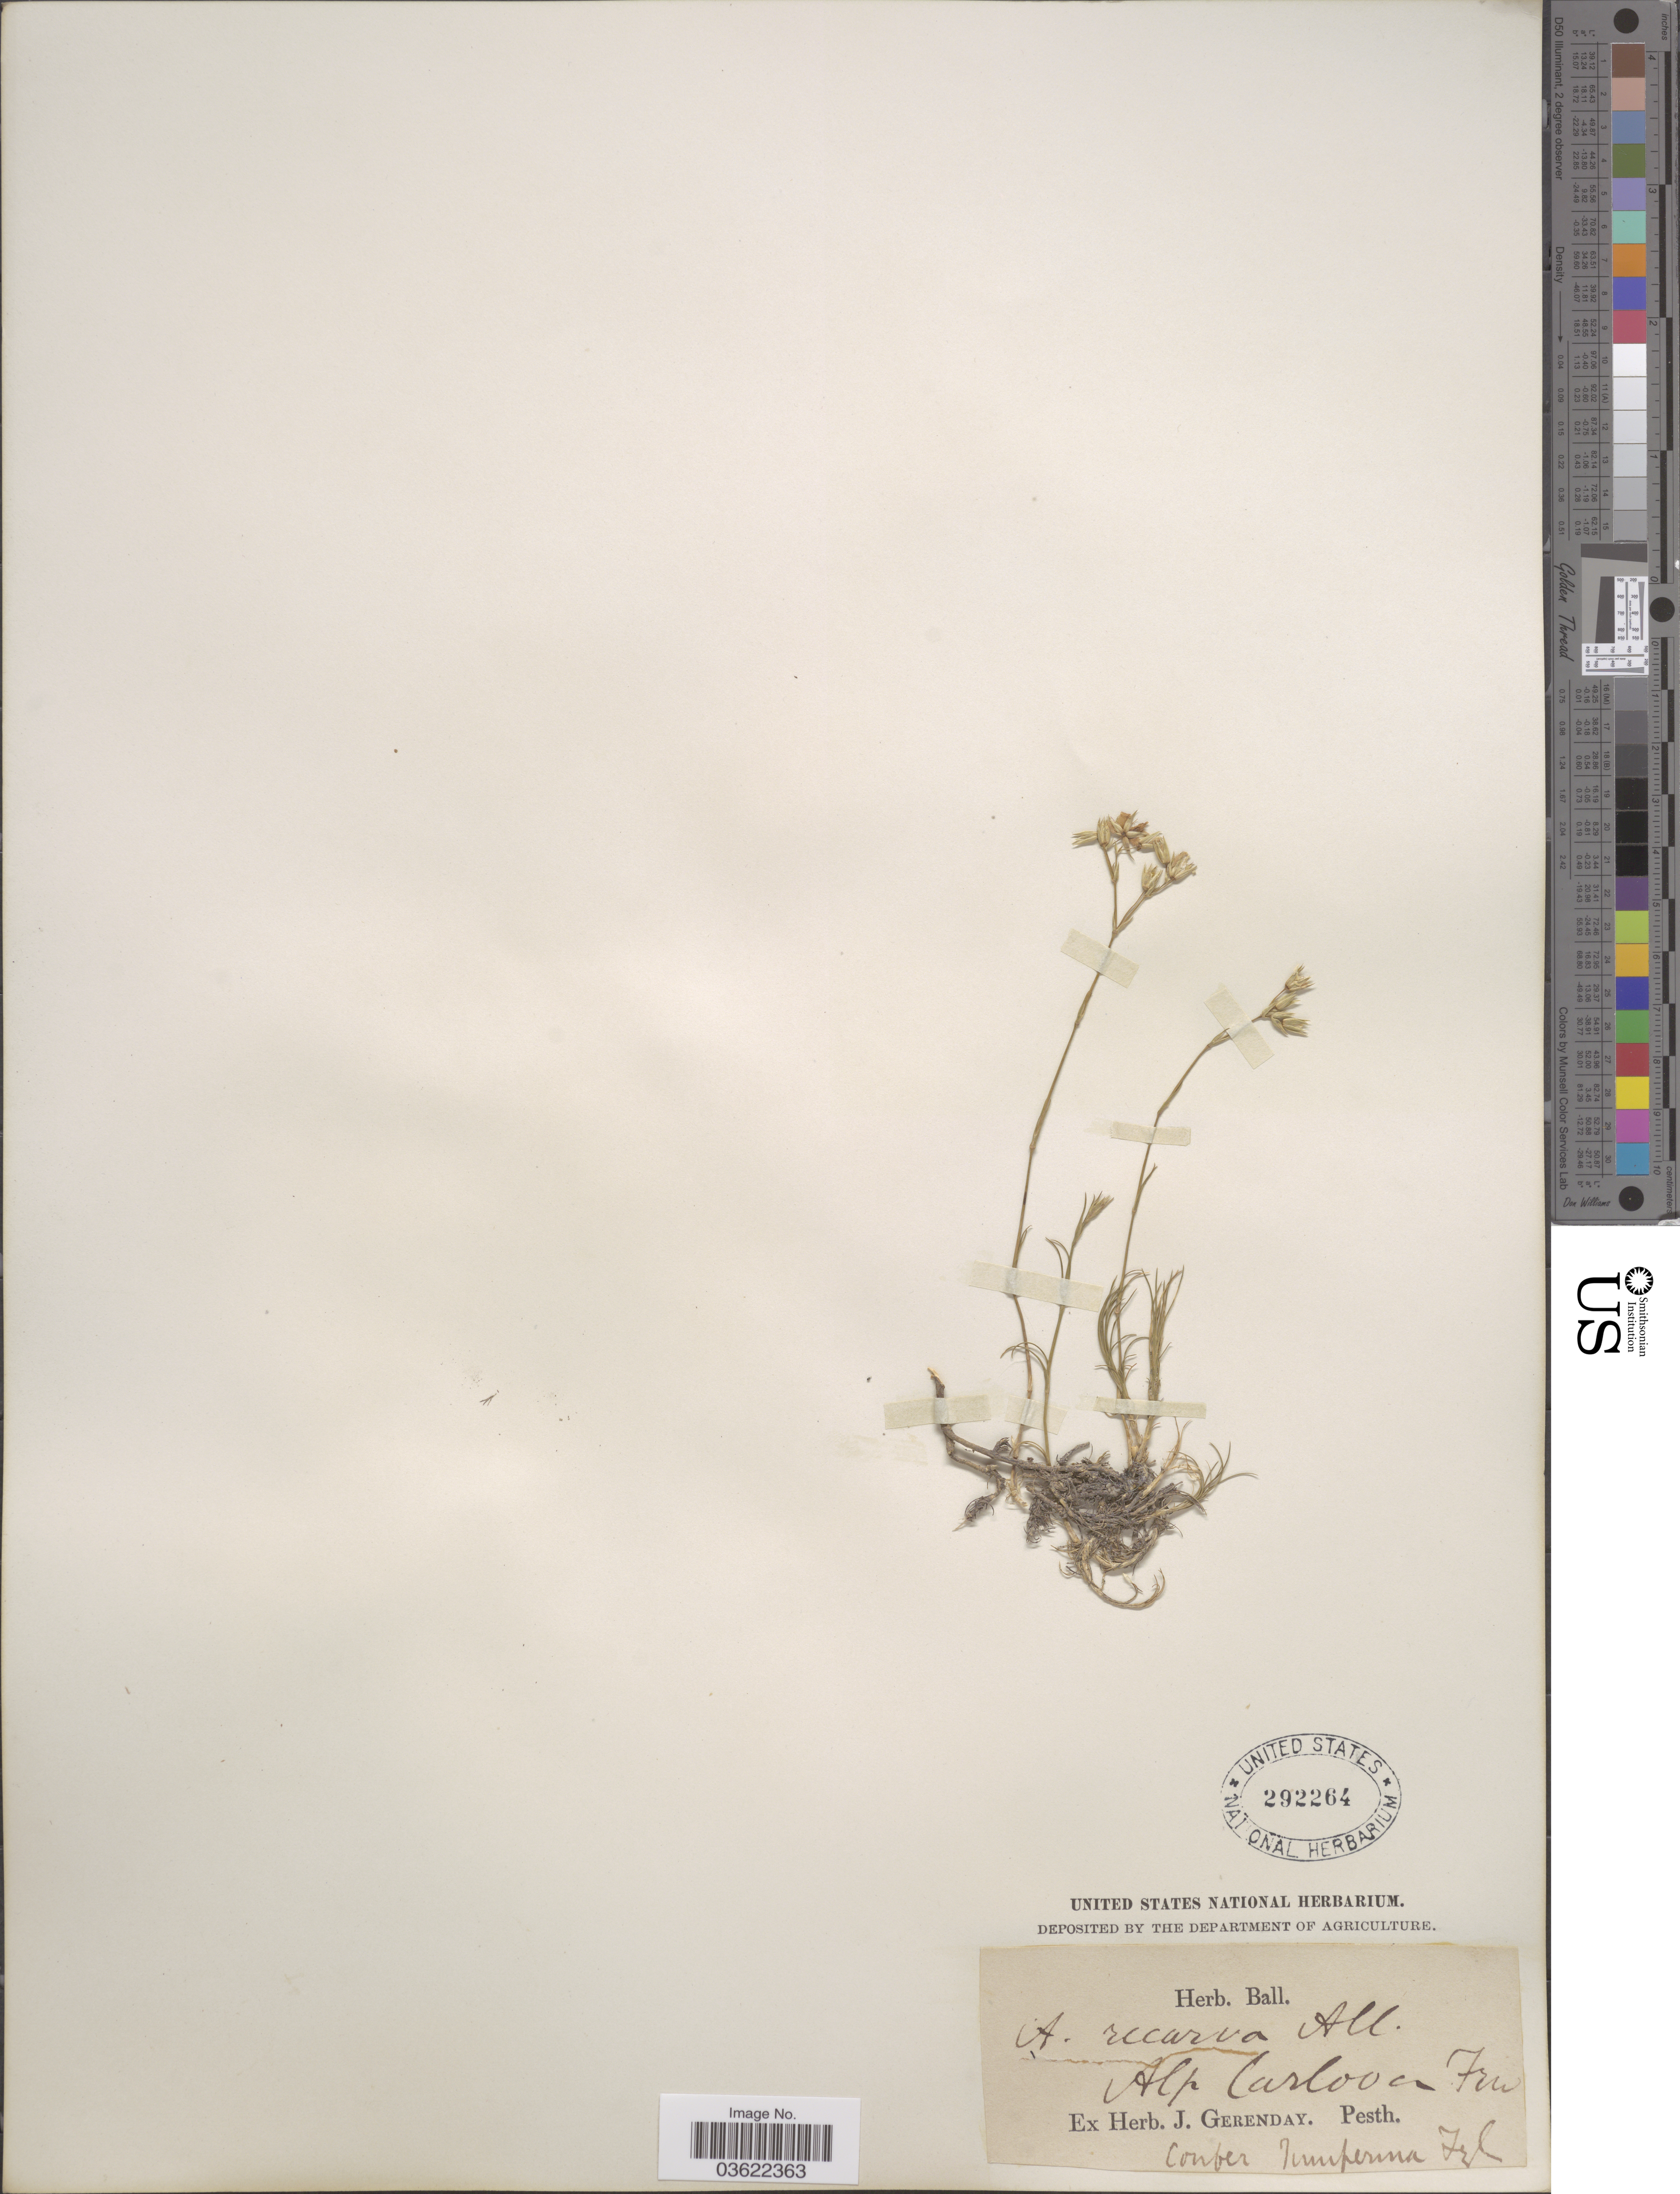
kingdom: Plantae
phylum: Tracheophyta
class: Magnoliopsida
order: Caryophyllales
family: Caryophyllaceae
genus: Arenaria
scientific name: Arenaria recurva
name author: All.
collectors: Ex herb. J. Gerenday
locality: Alp Carlow [interpreted] Fru [interpreted].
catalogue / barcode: US 292264